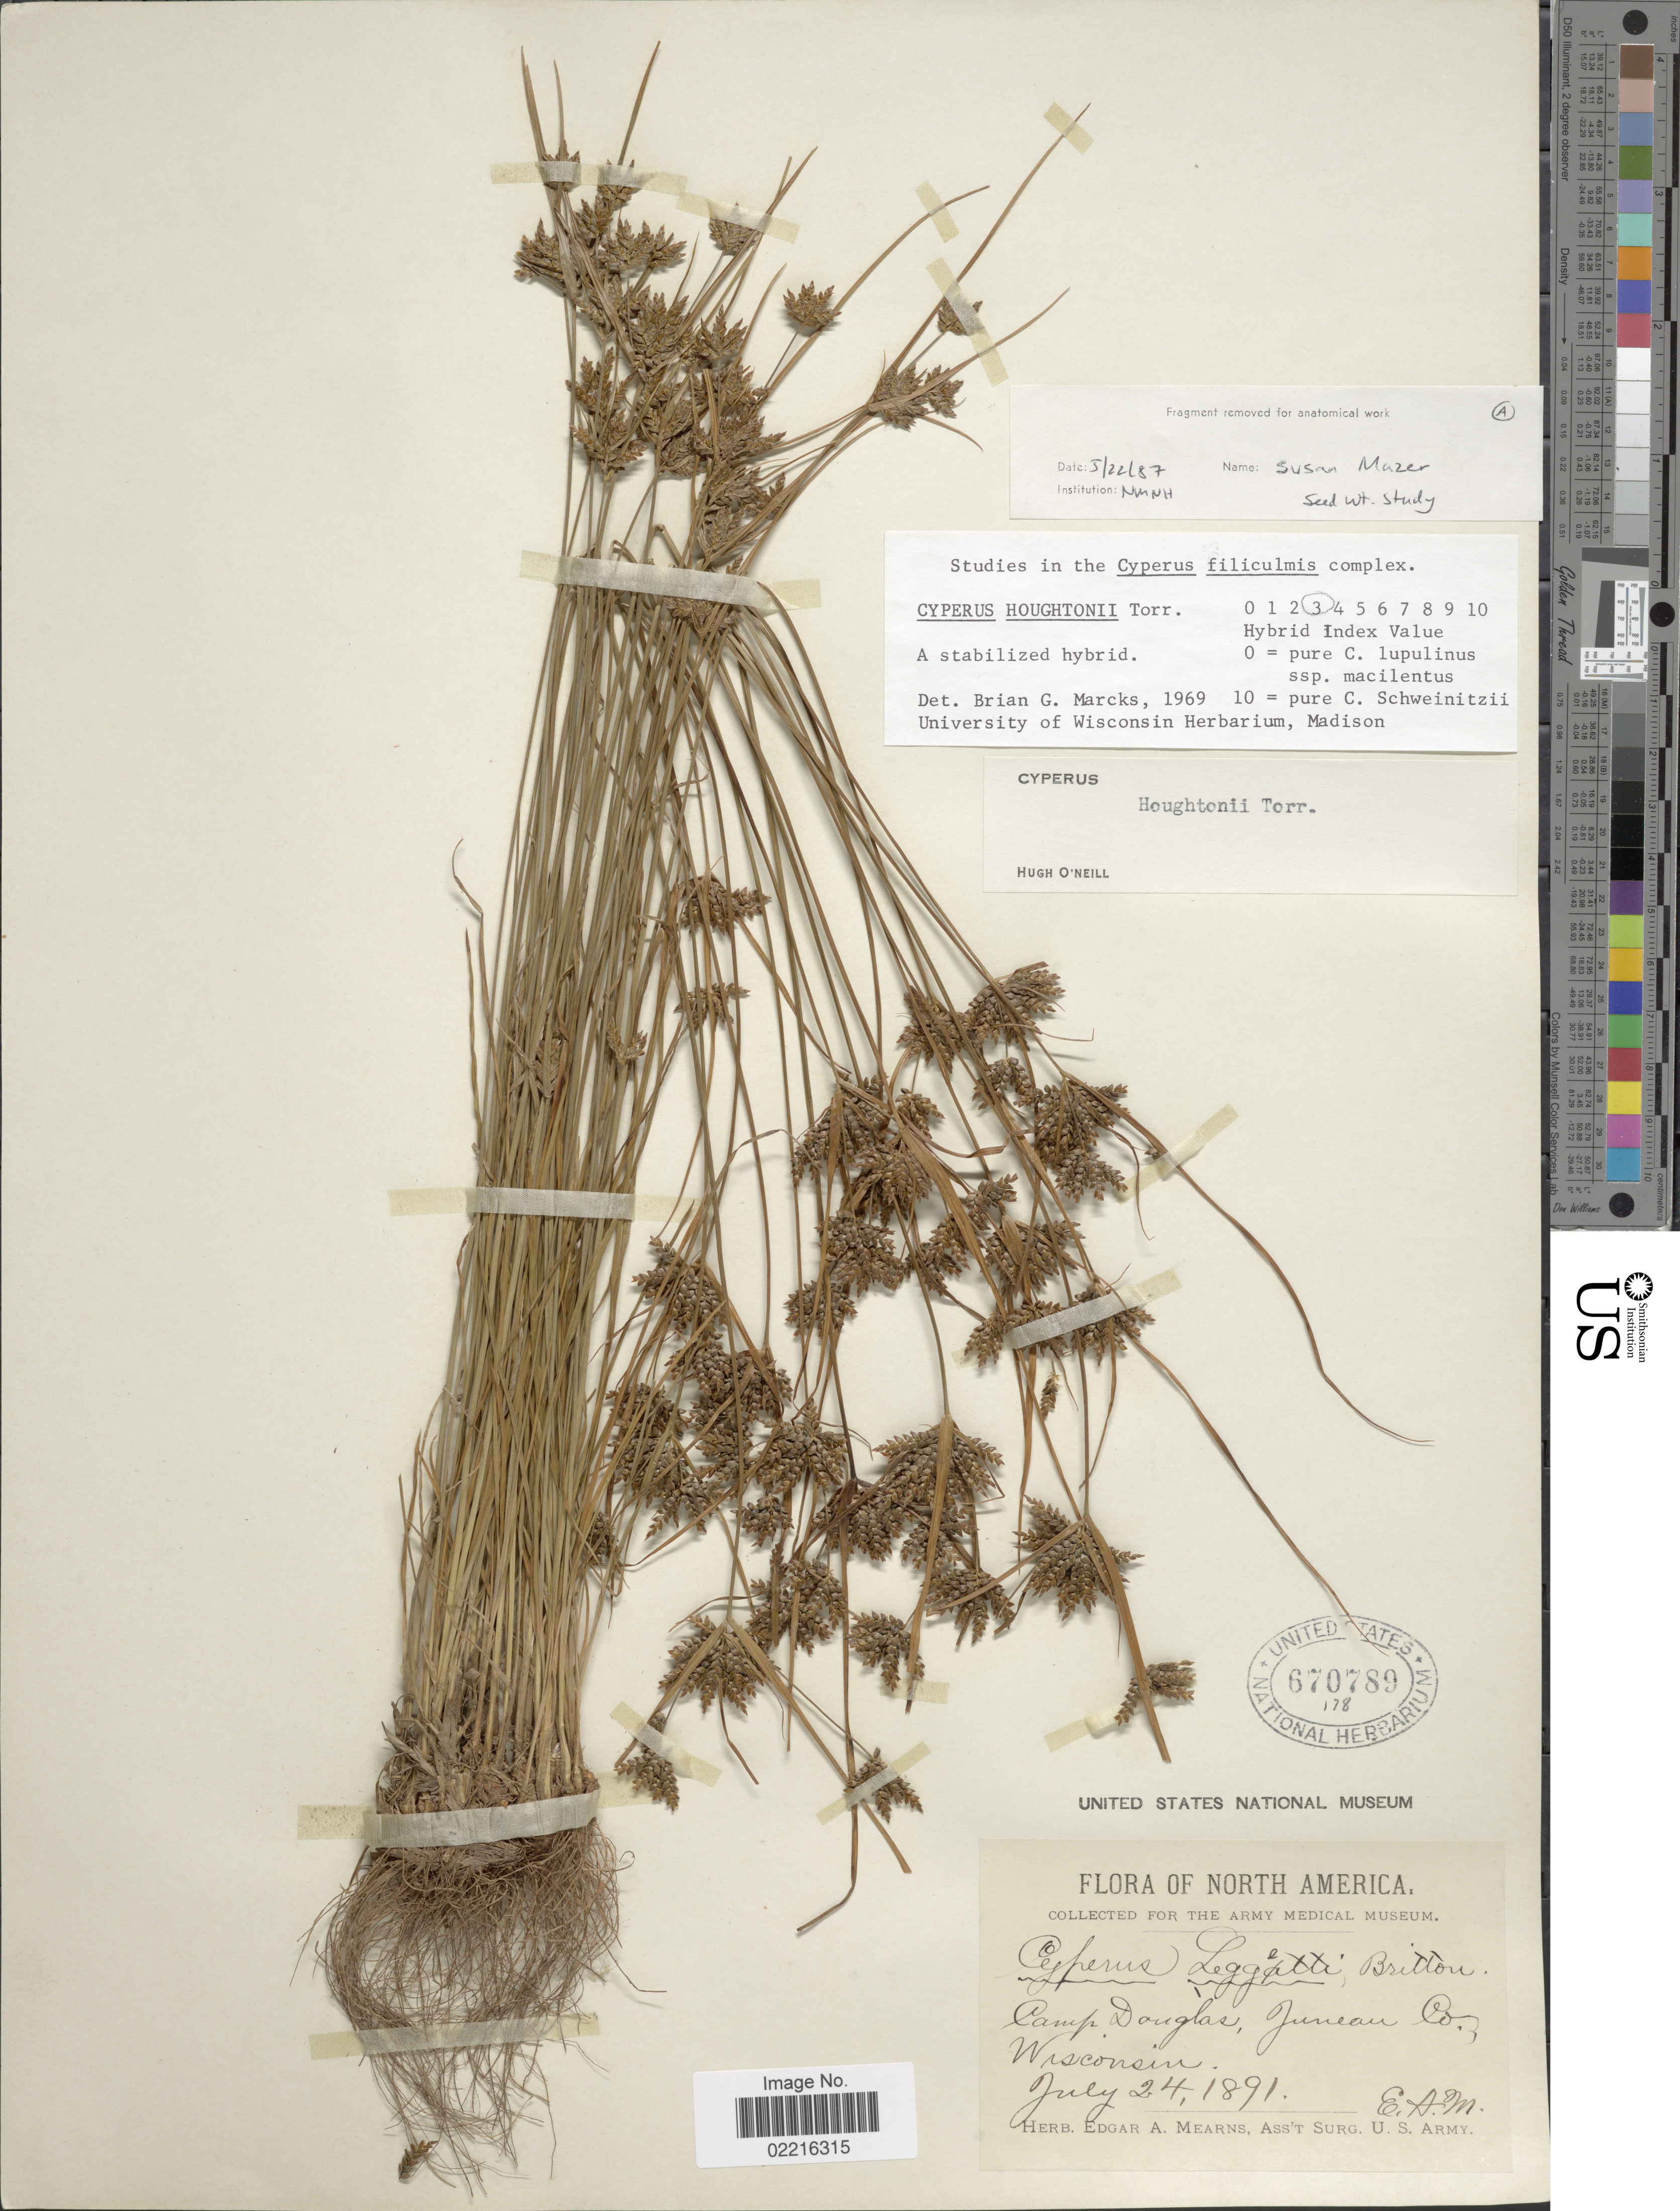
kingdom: Plantae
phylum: Tracheophyta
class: Liliopsida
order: Poales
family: Cyperaceae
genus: Cyperus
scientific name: Cyperus houghtonii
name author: Torr.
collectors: E. A. Mearns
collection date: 1891-07-24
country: United States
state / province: Wisconsin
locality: Camp Douglas, Juneau Co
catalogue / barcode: US 670789